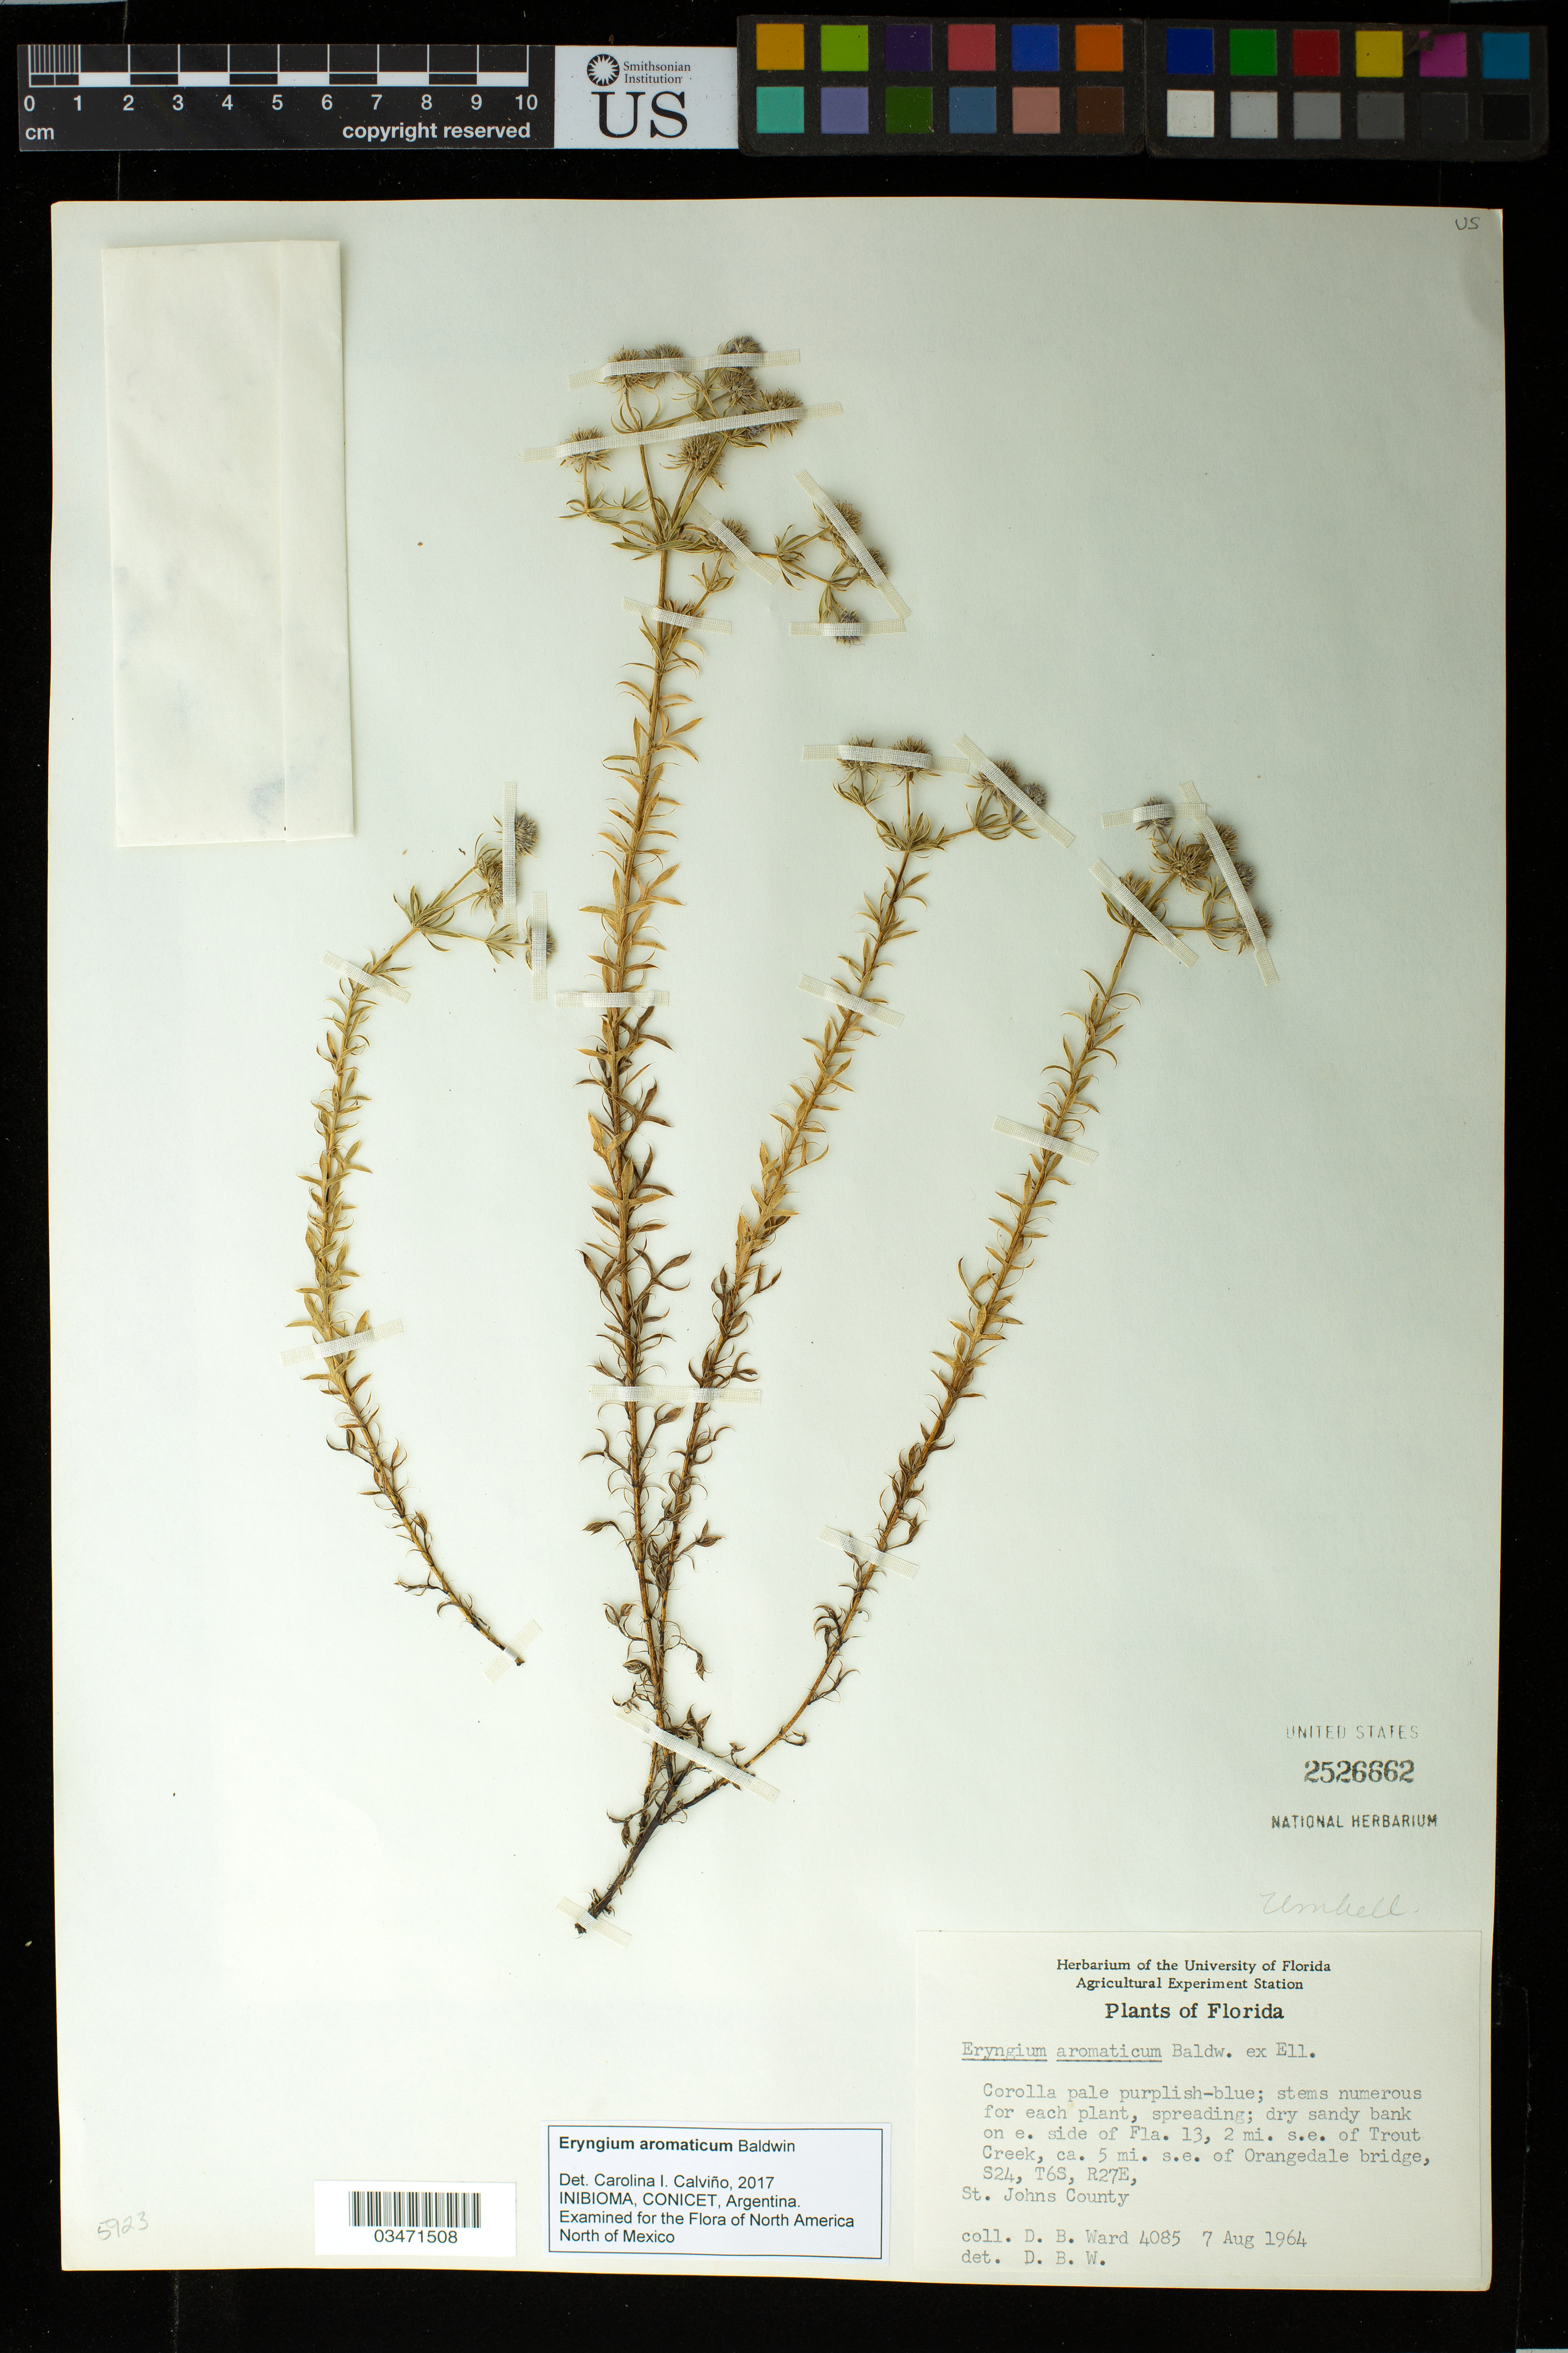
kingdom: Plantae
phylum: Tracheophyta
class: Magnoliopsida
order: Apiales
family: Apiaceae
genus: Eryngium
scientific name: Eryngium aromaticum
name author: Baldwin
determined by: Calviño, C. I.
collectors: D. B. Ward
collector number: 4085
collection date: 1964-08-07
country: United States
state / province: Florida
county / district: St. Johns County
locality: Fla. 13, E side; 2 miles SE of Trout Creek, ca. 5 miles SE of Orangedale Bridge, S24, T6S, R27E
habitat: Dry sandy bank of road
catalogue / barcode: US 2526662